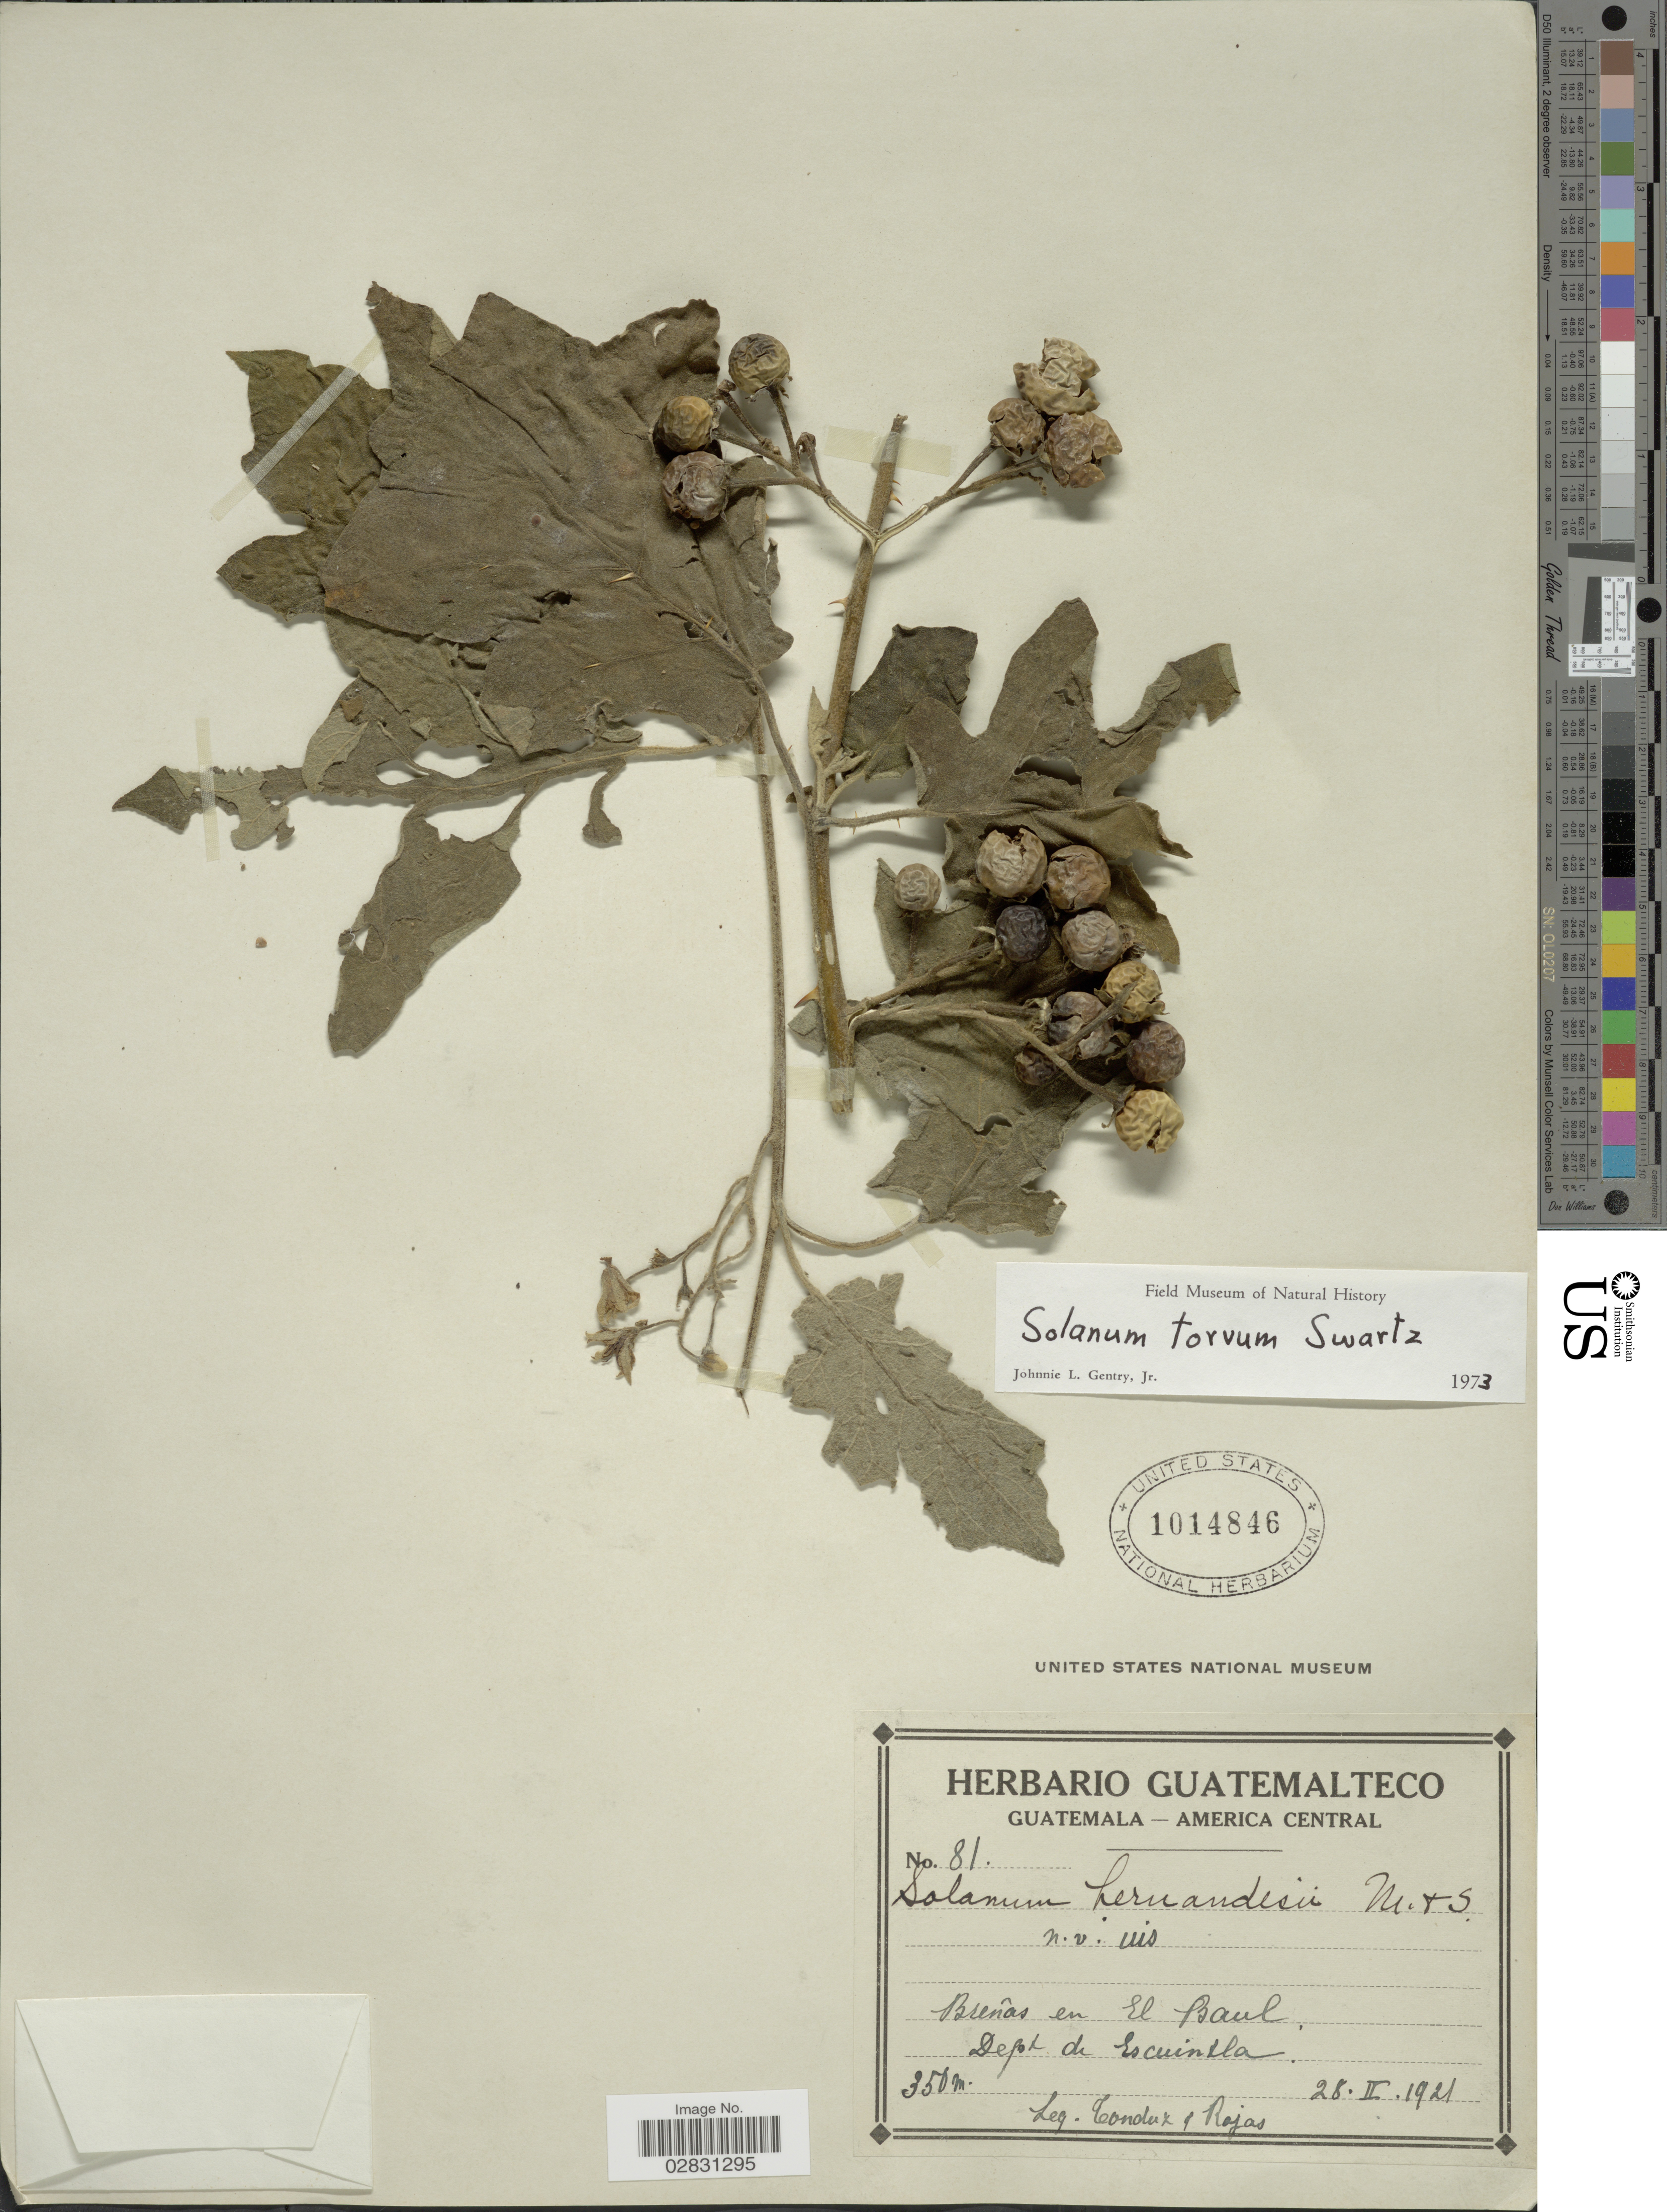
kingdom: Plantae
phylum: Tracheophyta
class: Magnoliopsida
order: Solanales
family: Solanaceae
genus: Solanum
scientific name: Solanum torvum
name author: Sw.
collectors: Tonduz & Rojas, --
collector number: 81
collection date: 1921-02-28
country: Guatemala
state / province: Escuintla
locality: Breñas en El Baul, Dept du Escuintla.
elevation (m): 350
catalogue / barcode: US 1014846